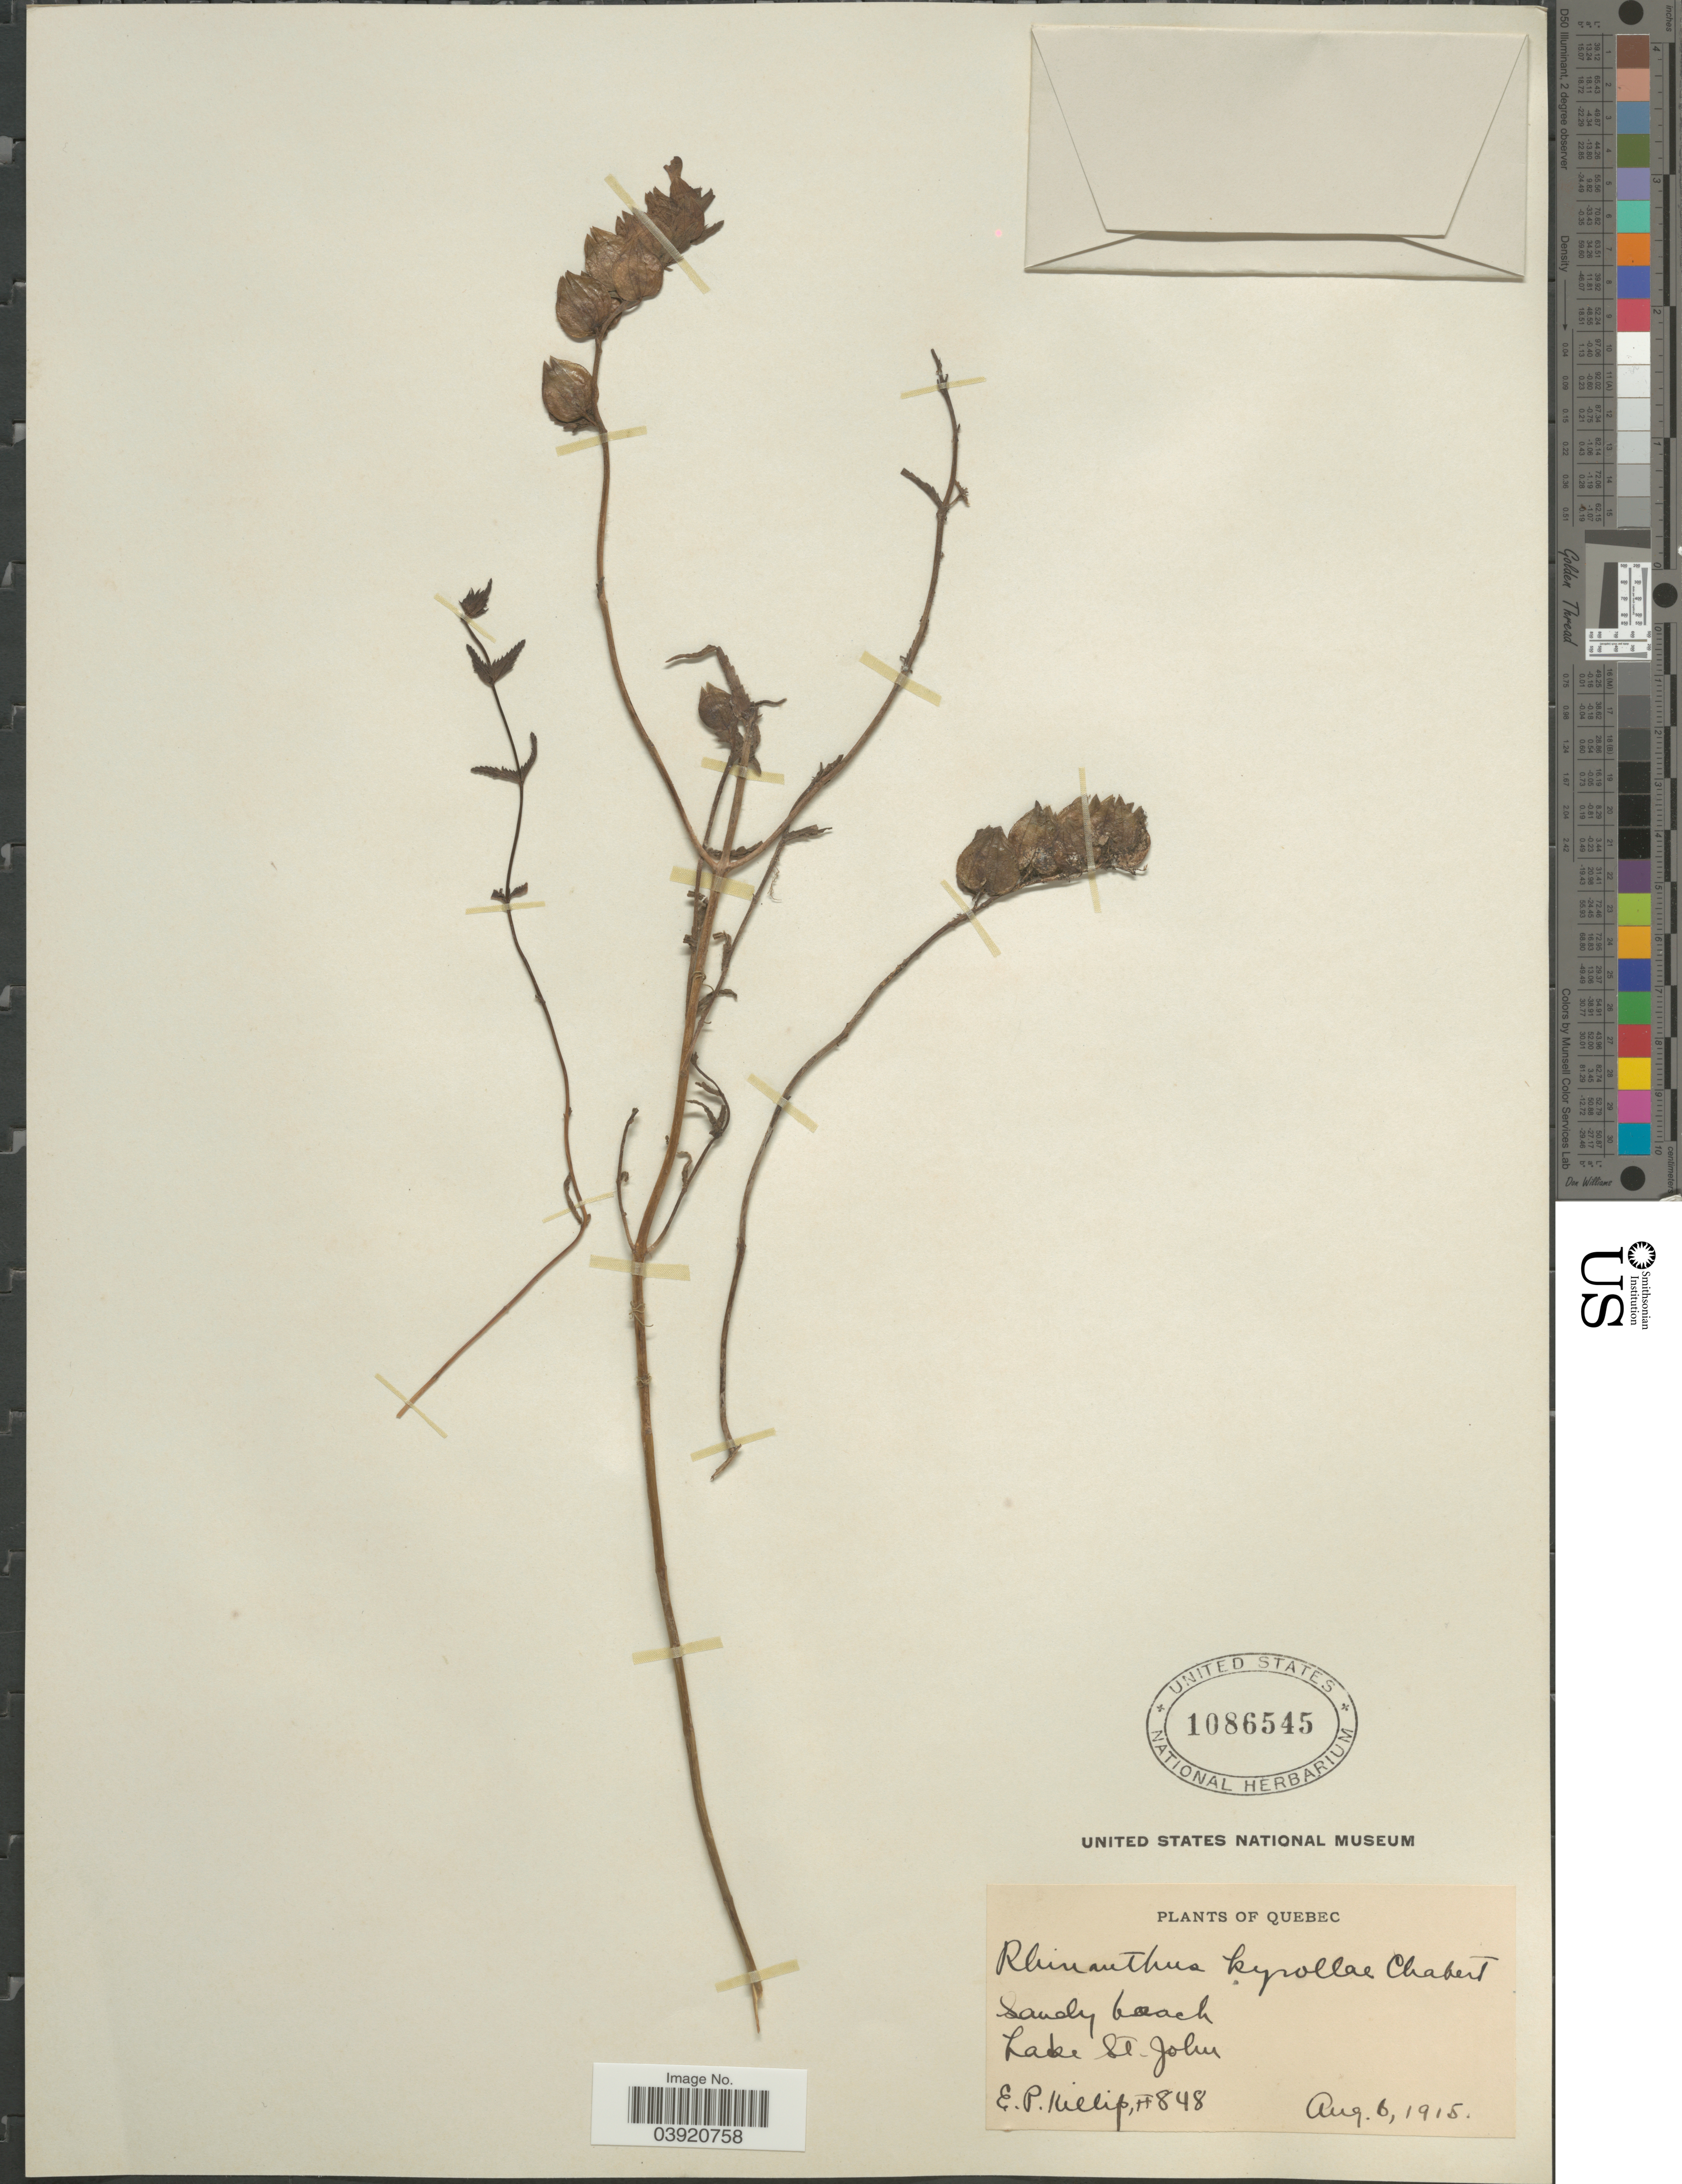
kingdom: Plantae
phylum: Tracheophyta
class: Magnoliopsida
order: Lamiales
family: Orobanchaceae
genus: Rhinanthus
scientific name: Rhinanthus kyrollae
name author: Chabert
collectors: E. P. Killip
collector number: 848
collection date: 1915-08-06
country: Canada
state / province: Quebec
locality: Lake St. John.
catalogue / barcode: US 1086545